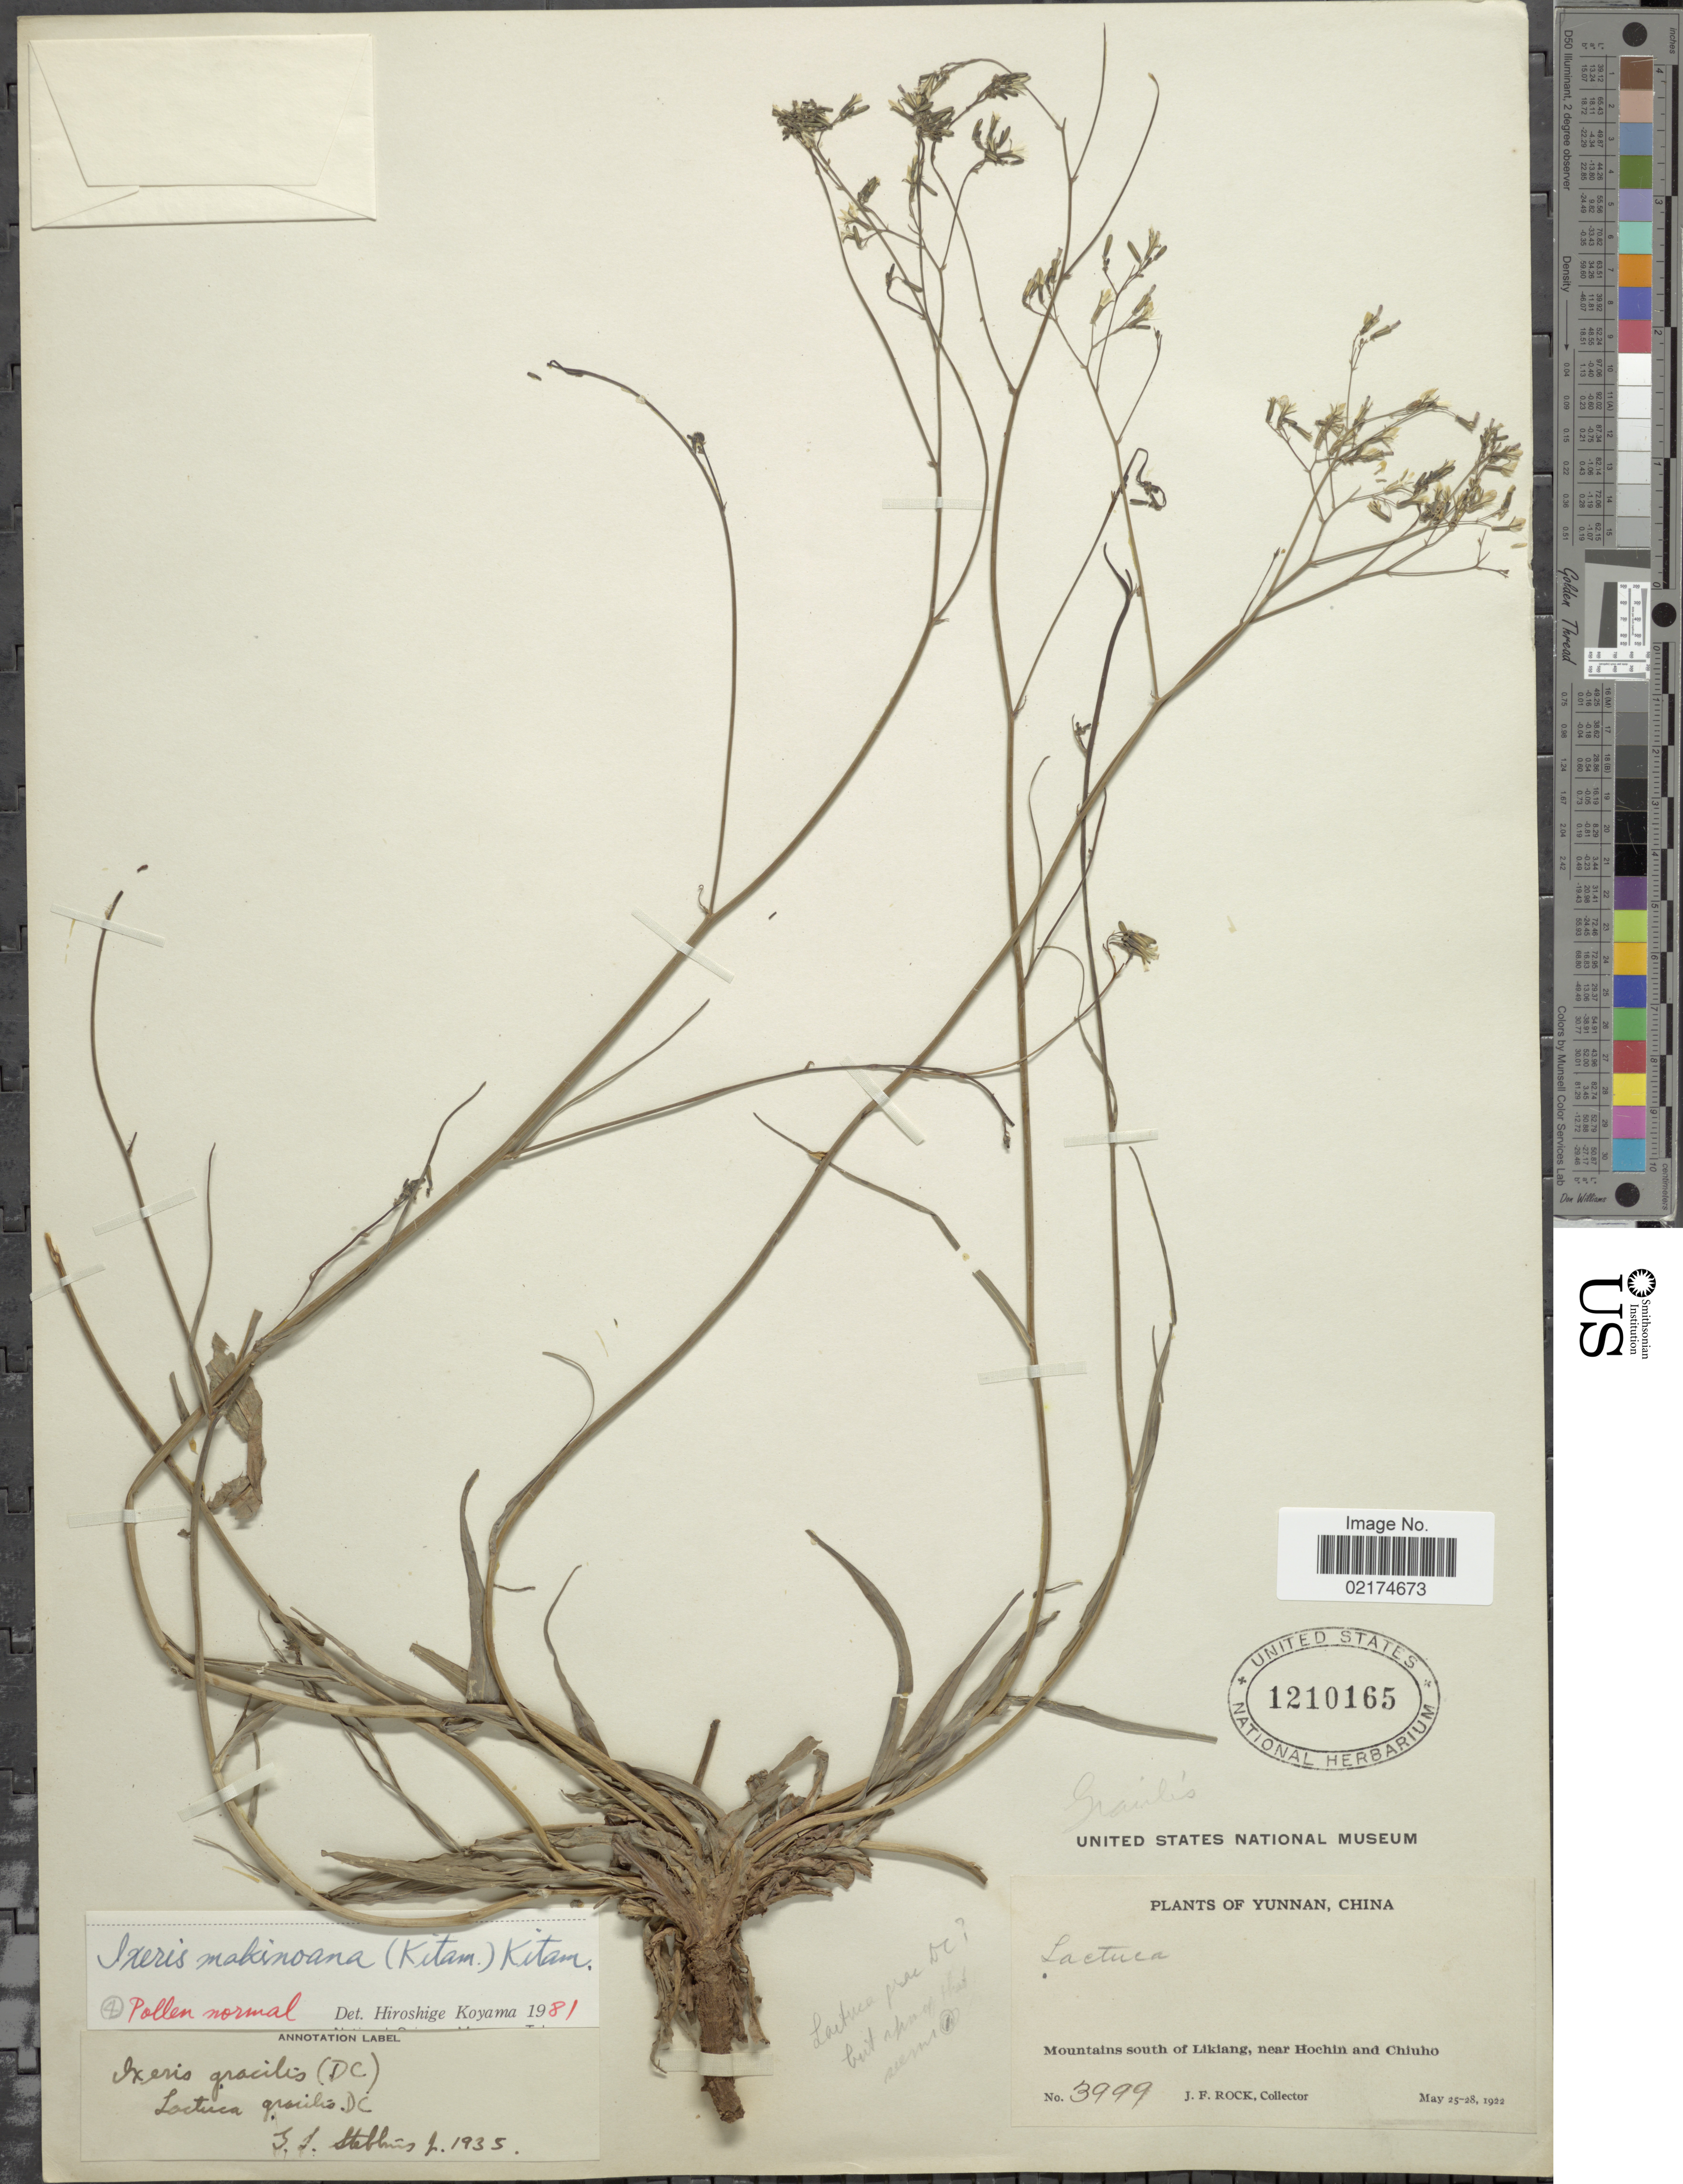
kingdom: Plantae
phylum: Tracheophyta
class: Magnoliopsida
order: Asterales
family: Asteraceae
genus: Ixeridium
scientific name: Ixeridium beauverdianum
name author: (H. Lév.) Spring.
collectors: J. Rock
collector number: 3999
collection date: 1922-05-25/1922-05-28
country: China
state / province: Yunnan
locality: Mountains south of Likiang, near Hochin and Chiuho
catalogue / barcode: US 1210165